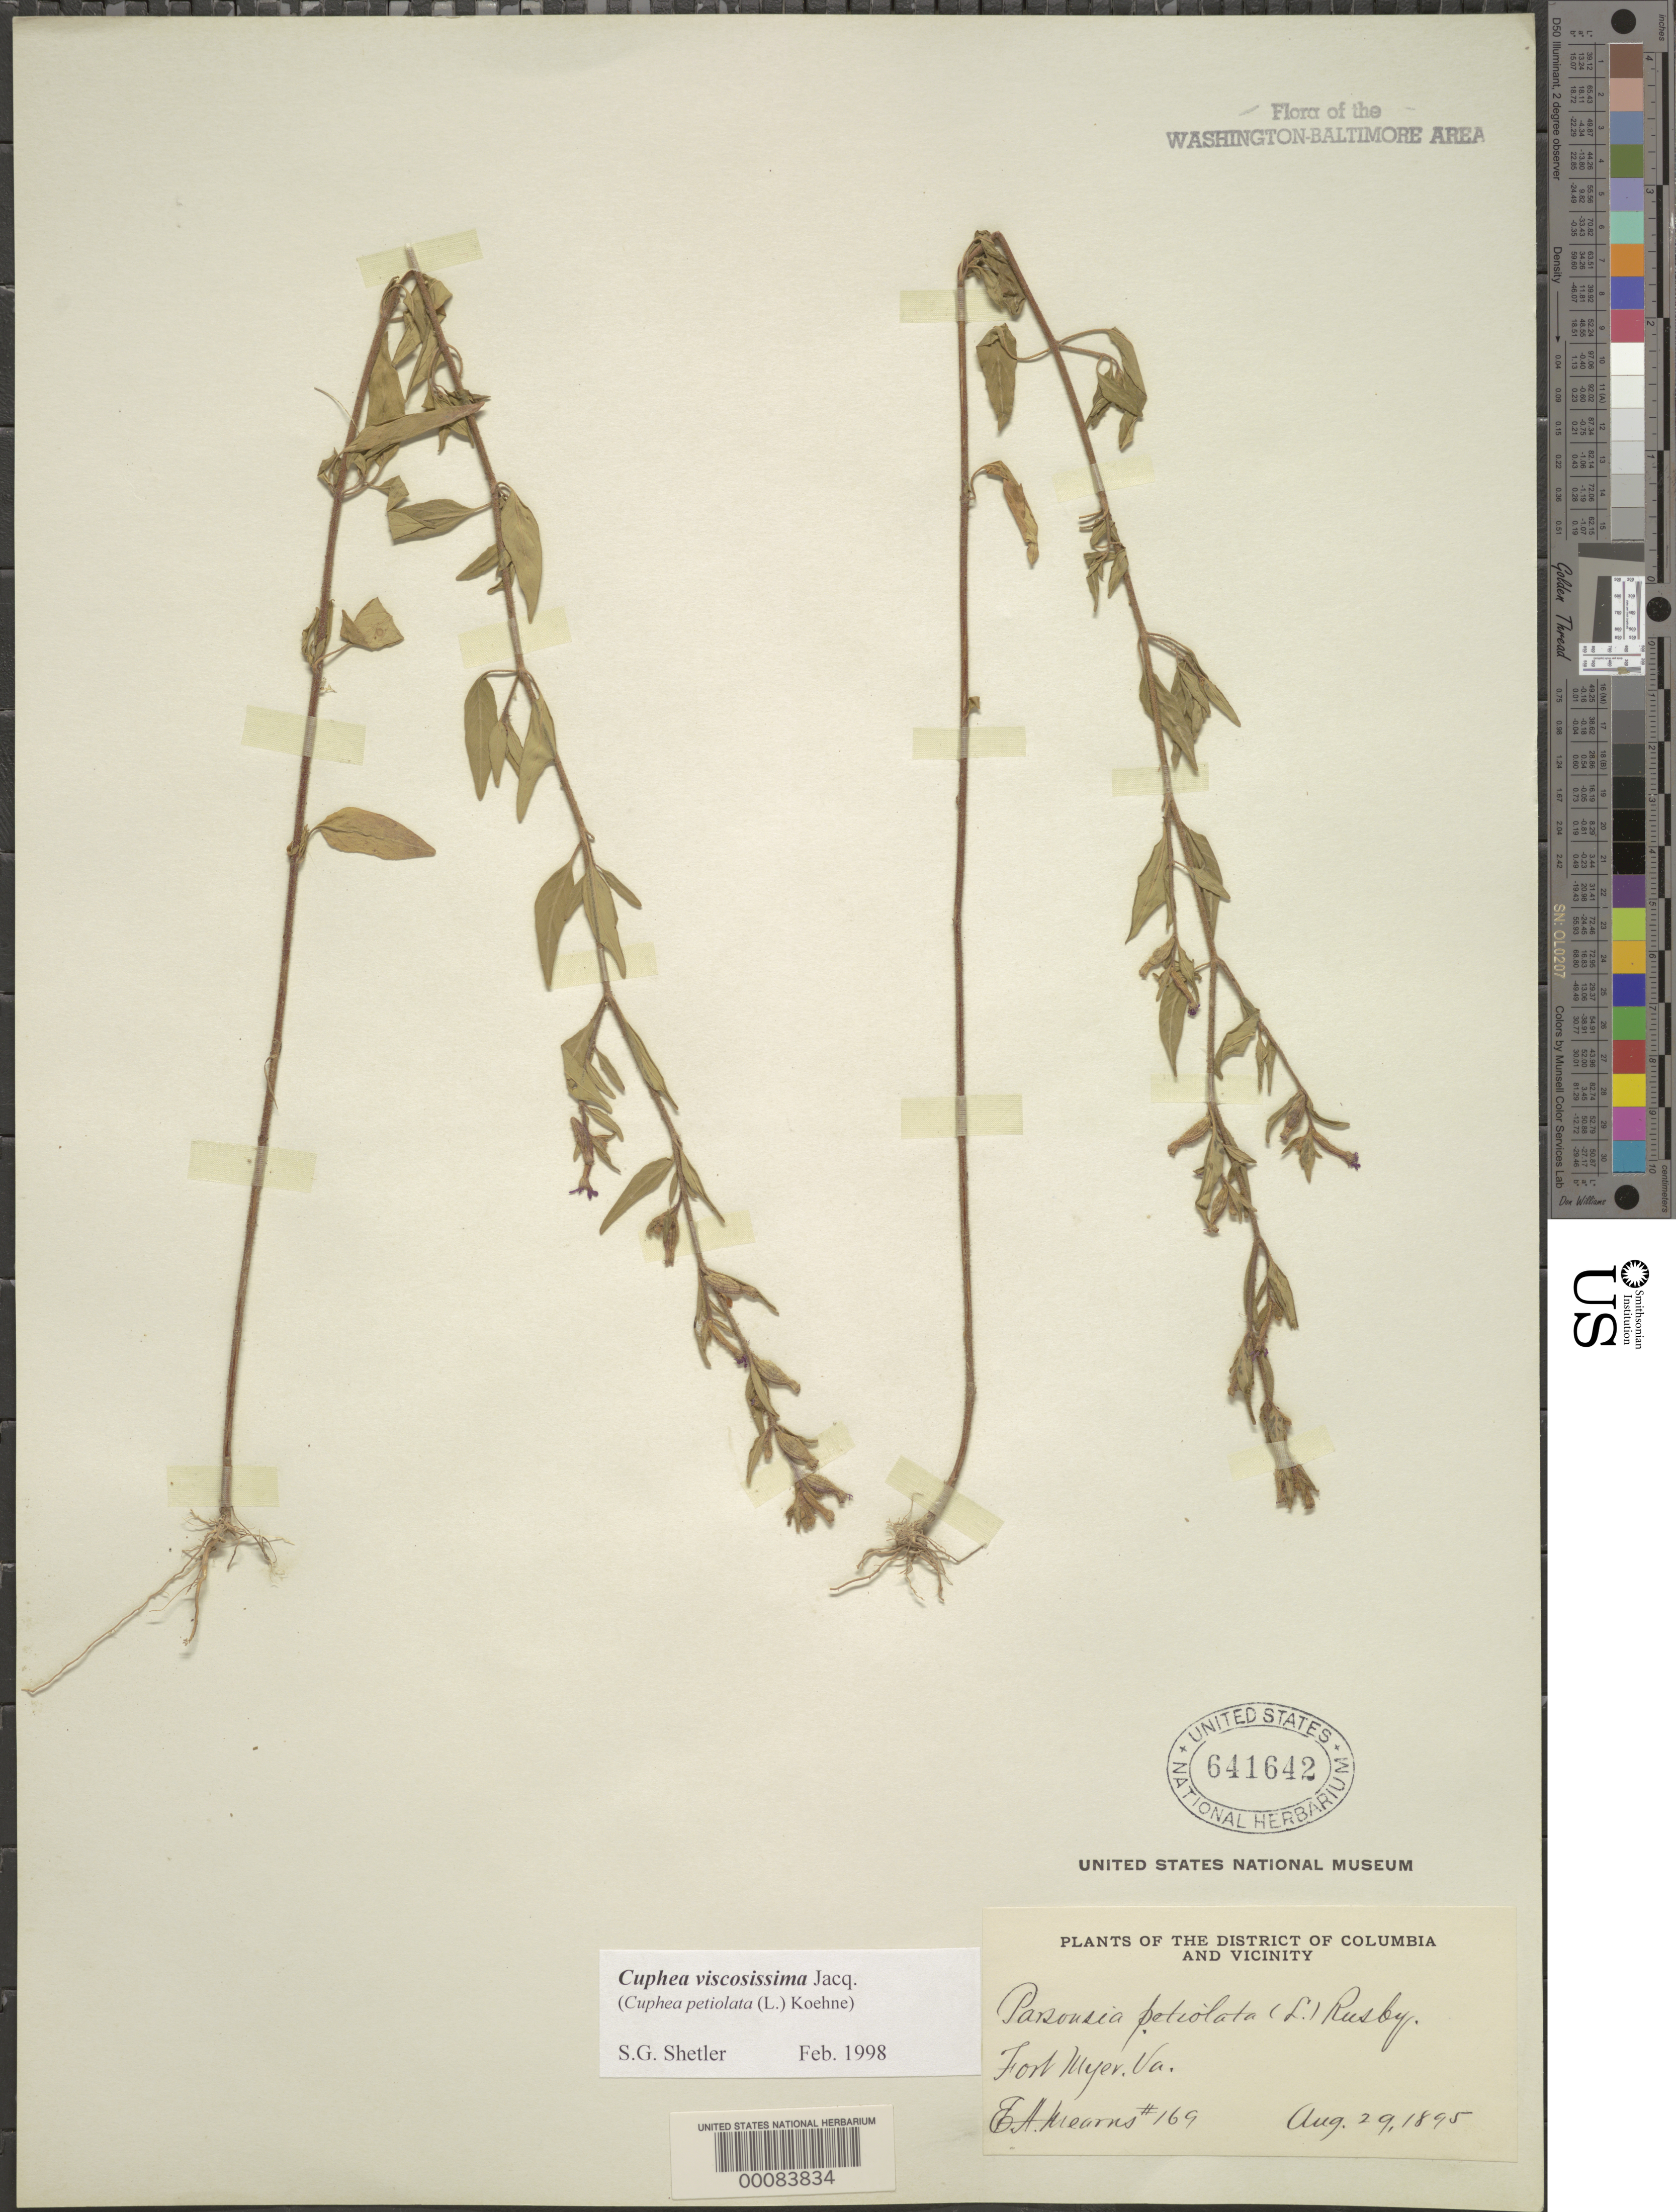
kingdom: Plantae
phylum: Tracheophyta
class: Magnoliopsida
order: Myrtales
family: Lythraceae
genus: Cuphea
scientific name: Cuphea viscosissima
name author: Jacq.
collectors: E. A. Mearns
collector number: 169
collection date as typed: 29 Aug 1895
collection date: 1895-08-29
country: United States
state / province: Virginia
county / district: Arlington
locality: Fort Myers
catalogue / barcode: US 641642